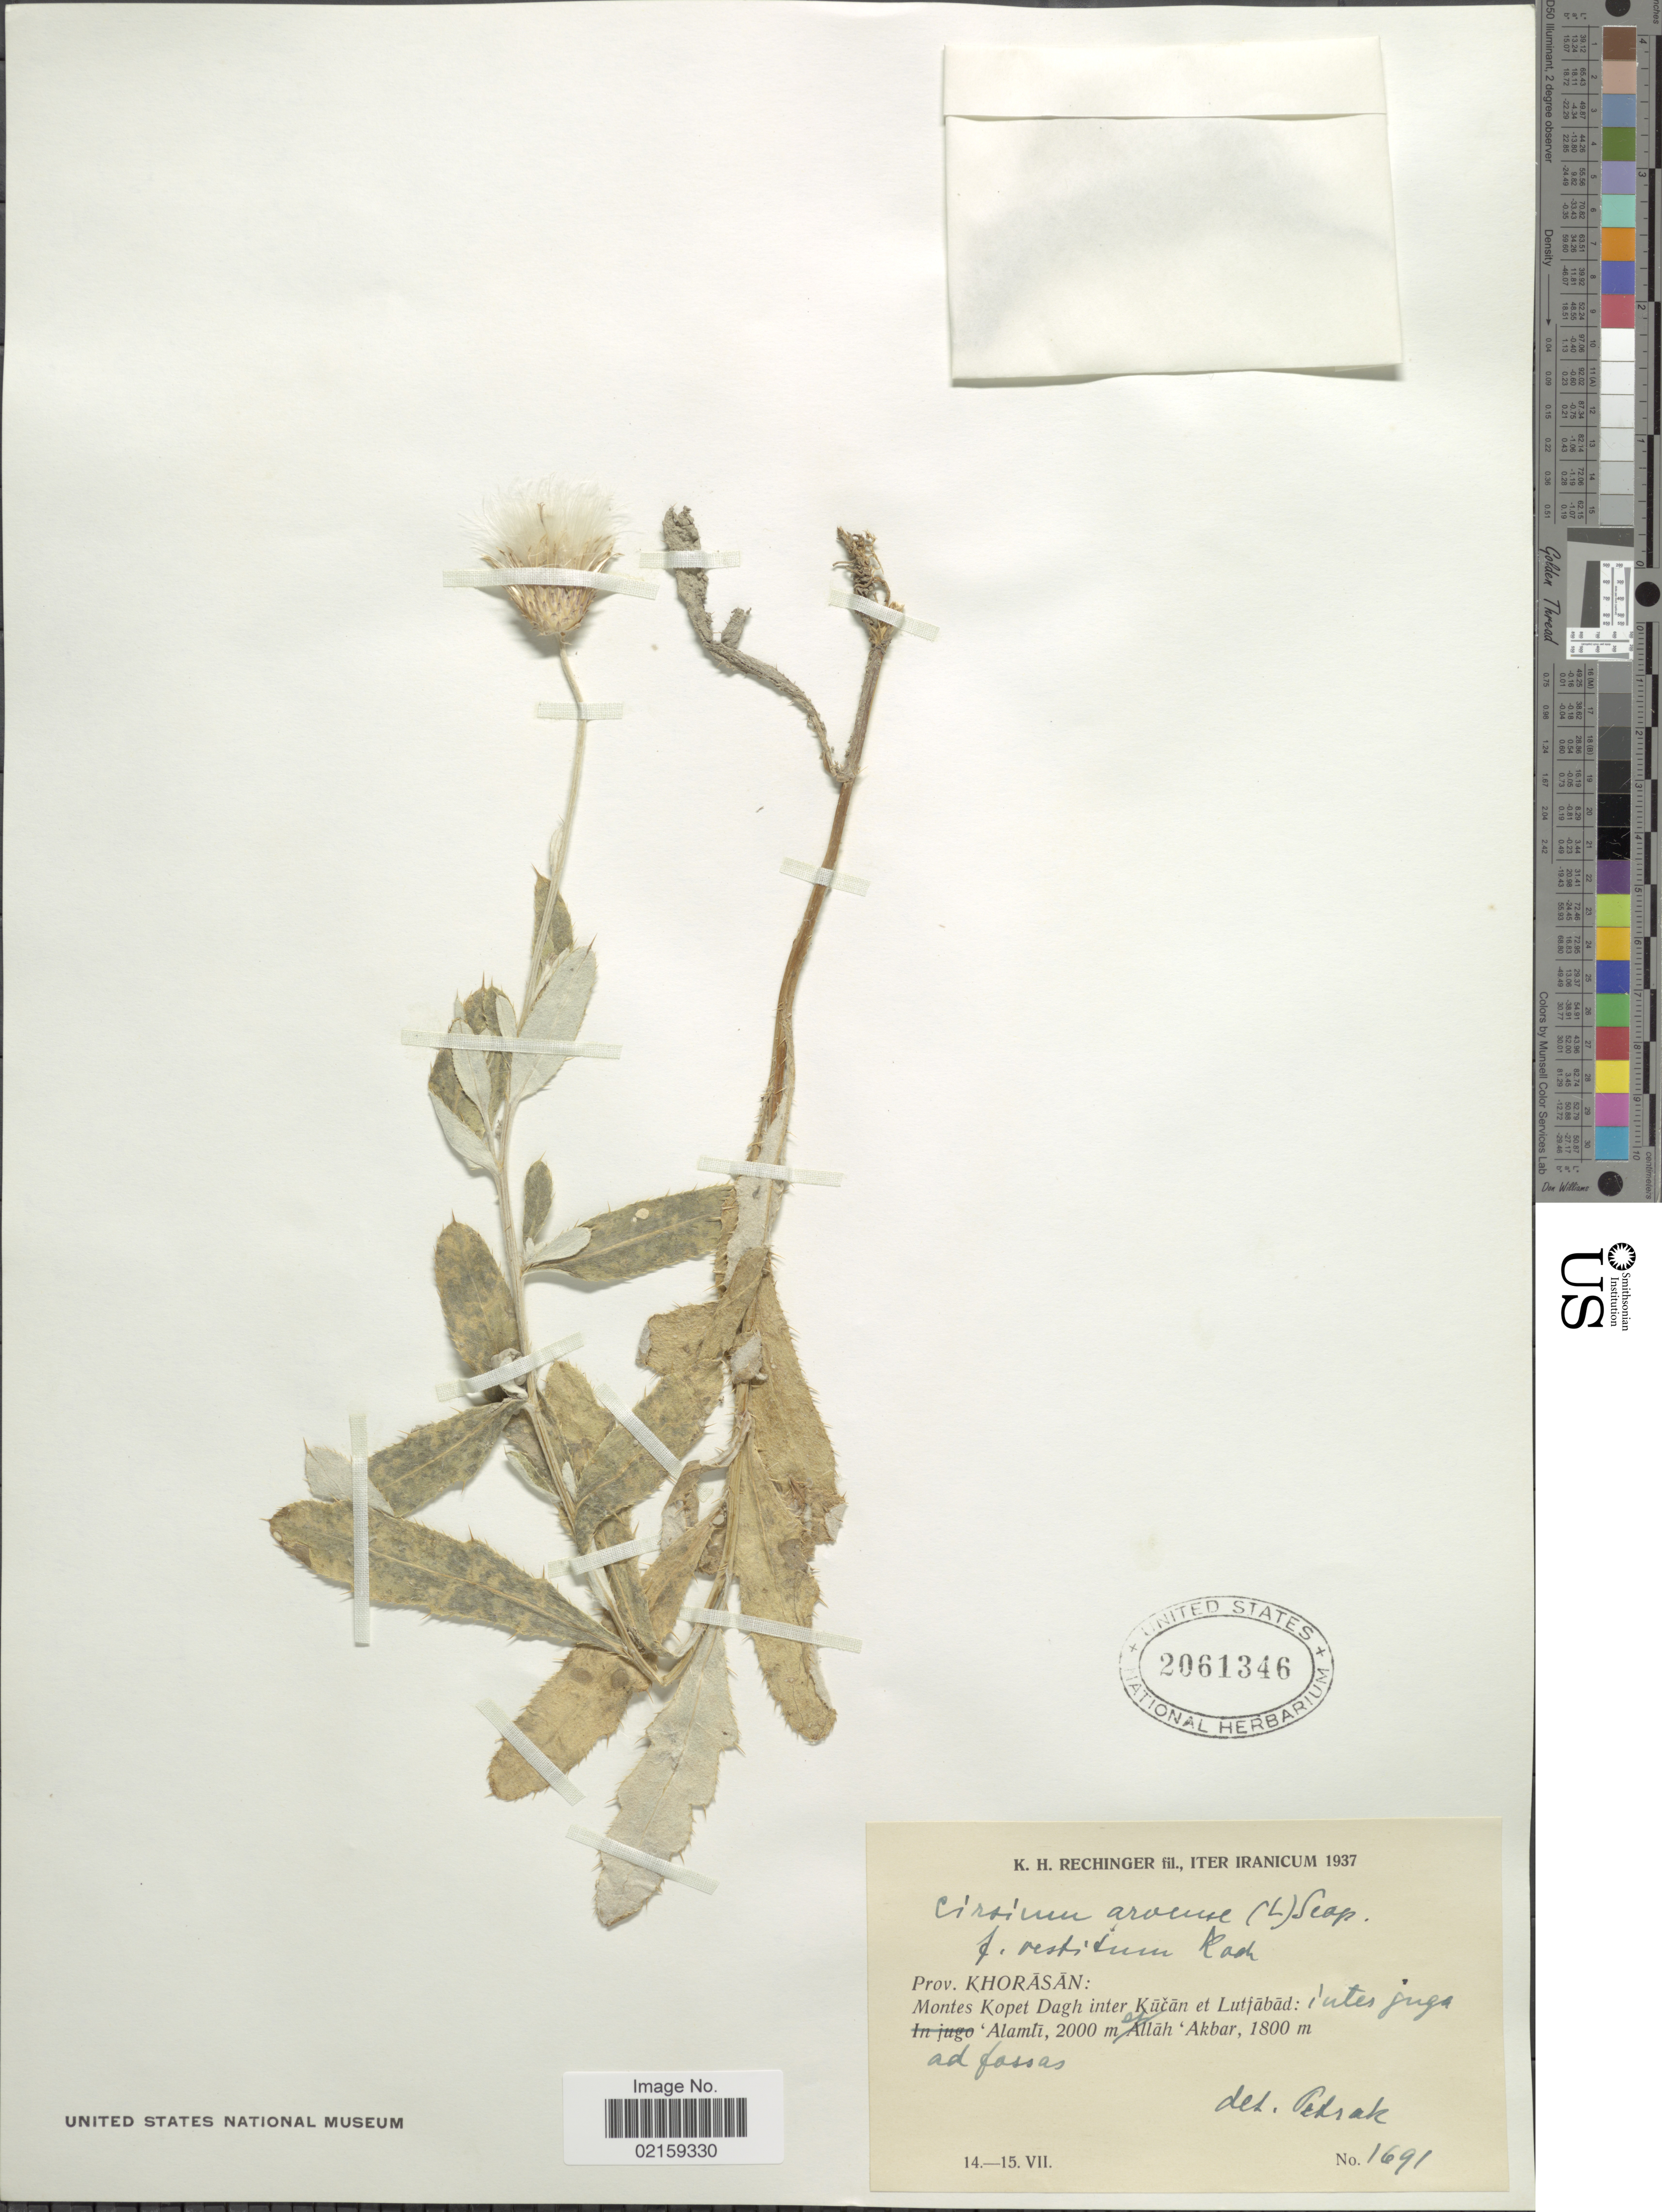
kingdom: Plantae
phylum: Tracheophyta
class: Magnoliopsida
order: Asterales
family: Asteraceae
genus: Cirsium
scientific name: Cirsium arvense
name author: (L.) Scop.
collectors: K. H. Rechinger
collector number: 1691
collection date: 1937-07-14/1937-07-15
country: Iran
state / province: Khorasan [obsolete]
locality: Prov. Khorasan: Montes Kopet Dagh inter Kucan et LutjabadL lutes juga Alamti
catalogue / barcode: US 2061346